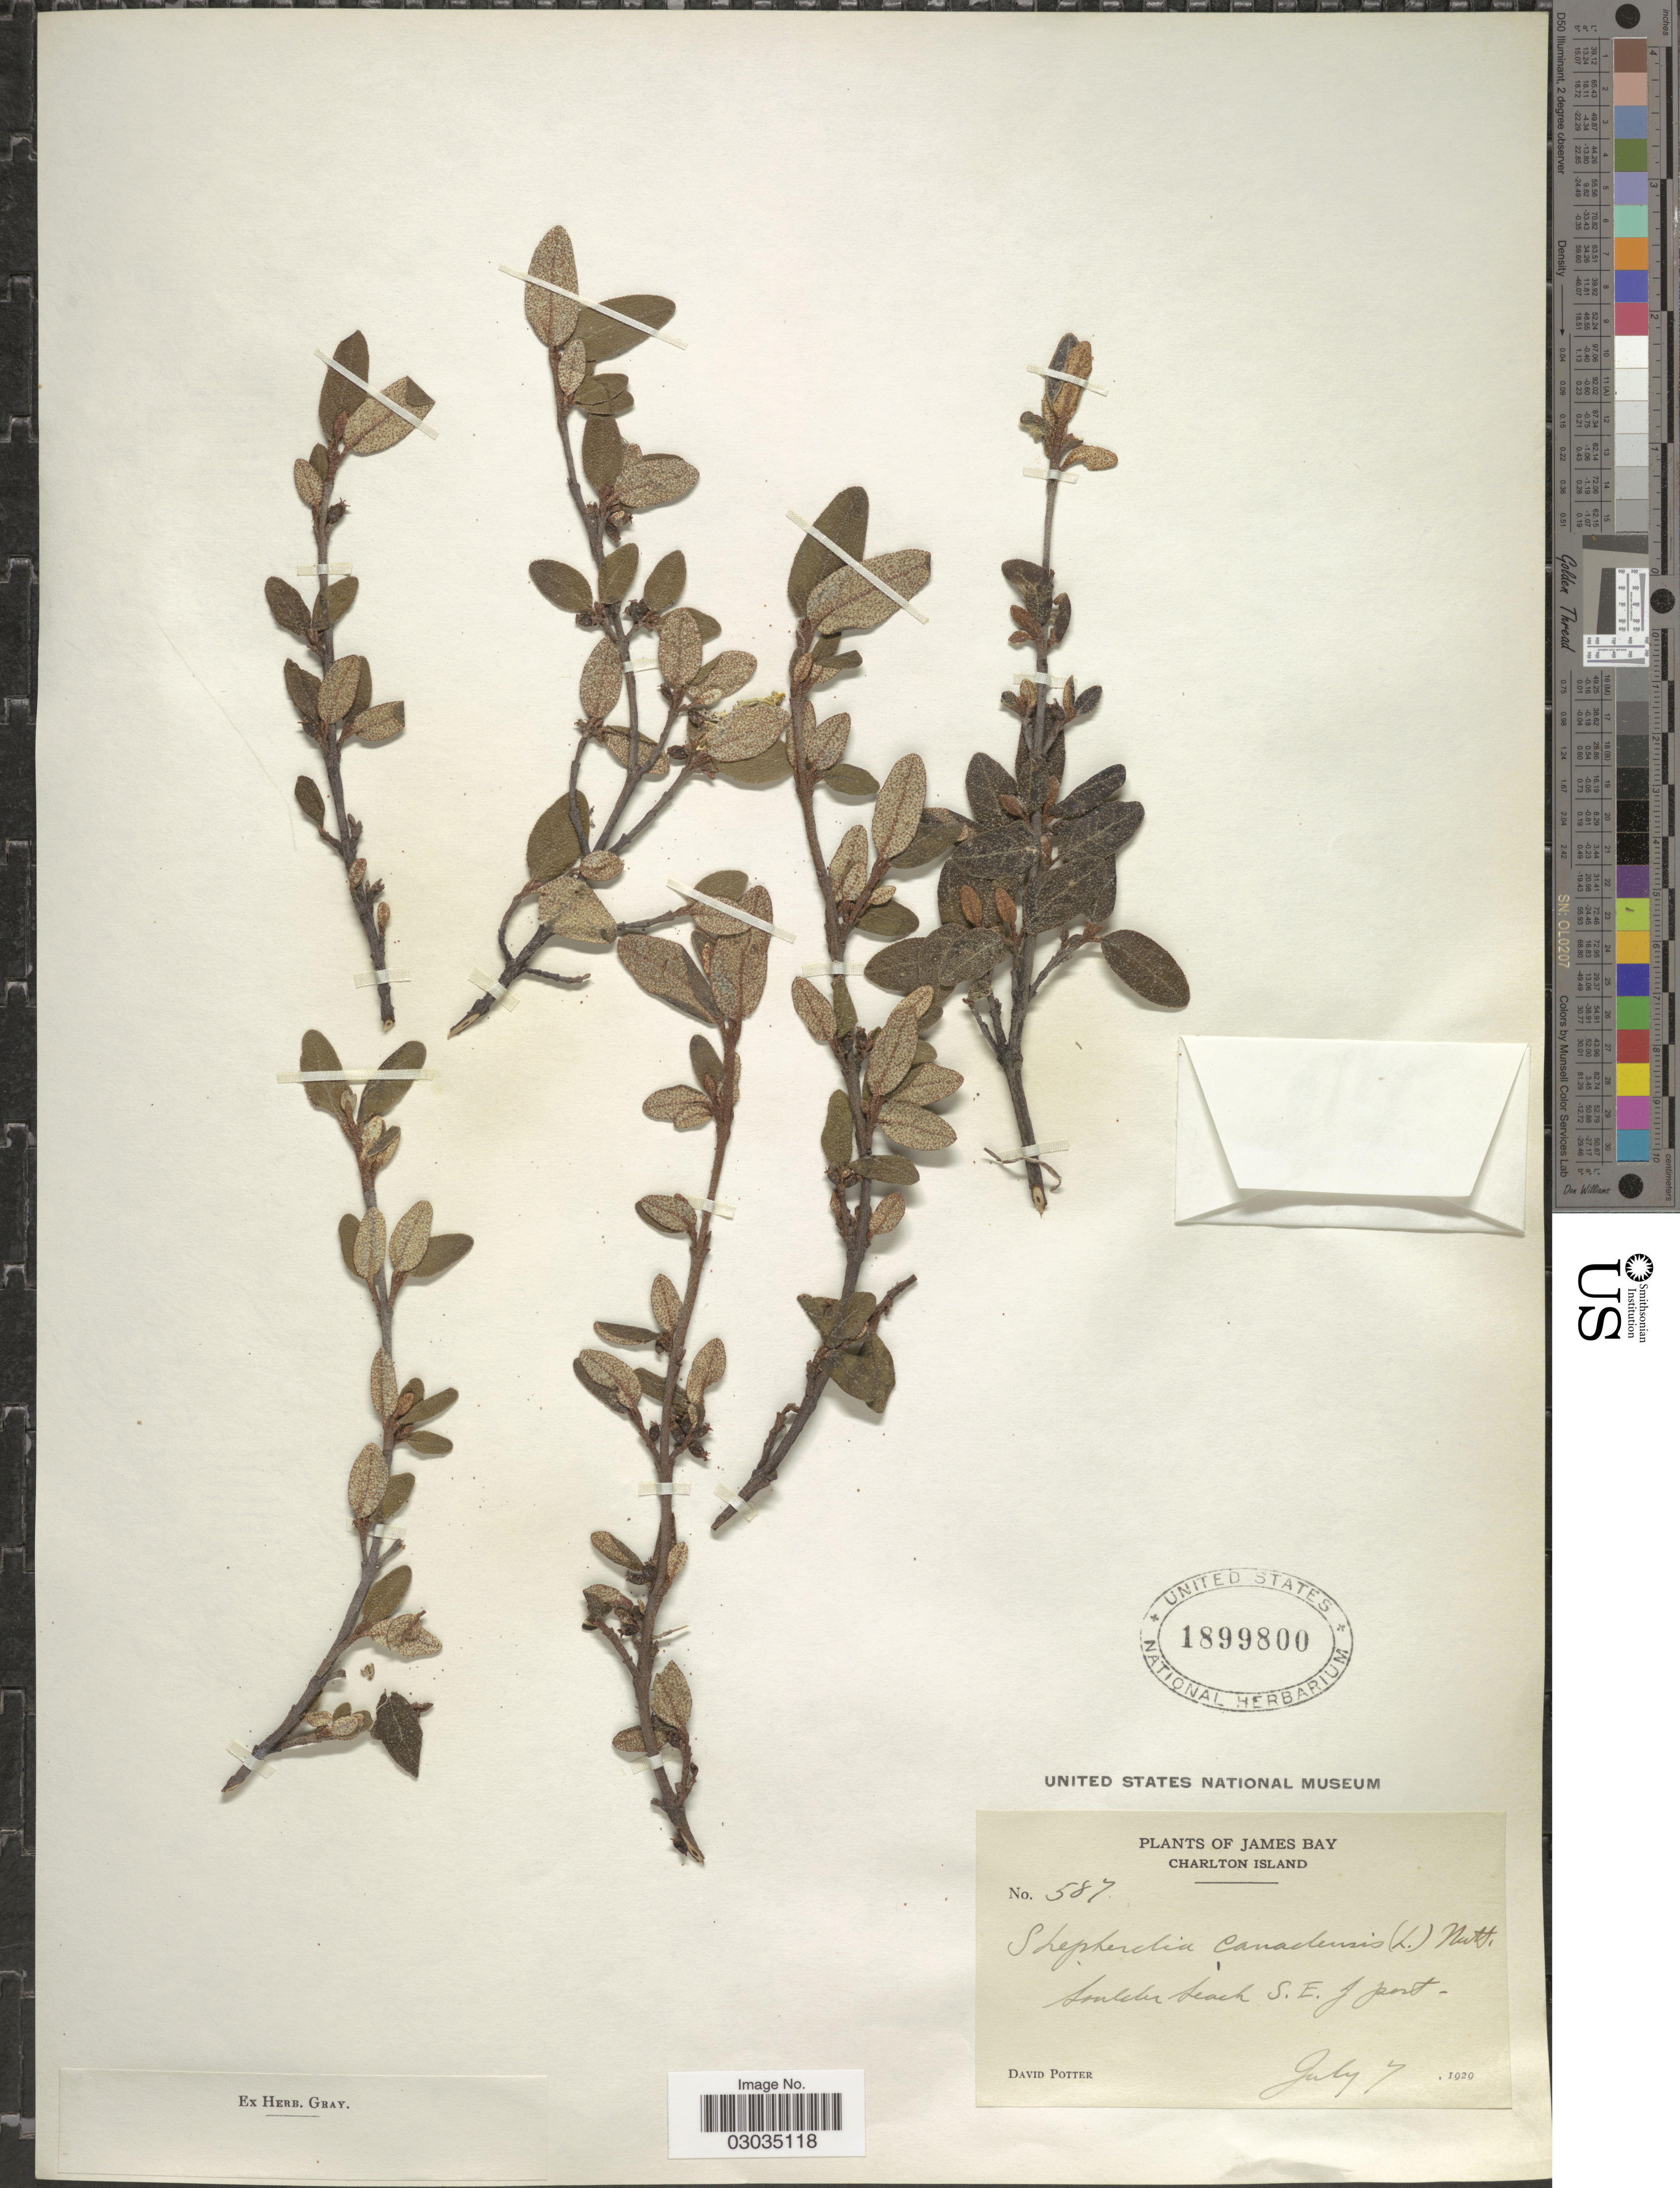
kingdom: Plantae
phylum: Tracheophyta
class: Magnoliopsida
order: Rosales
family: Elaeagnaceae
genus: Shepherdia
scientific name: Shepherdia canadensis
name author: (L.) Nutt.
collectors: D. Potter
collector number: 587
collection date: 1929-07-07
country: Canada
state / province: Nunavut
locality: James Bay, Charlton Island, Boulder beach S.E. of post.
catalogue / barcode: US 1899800